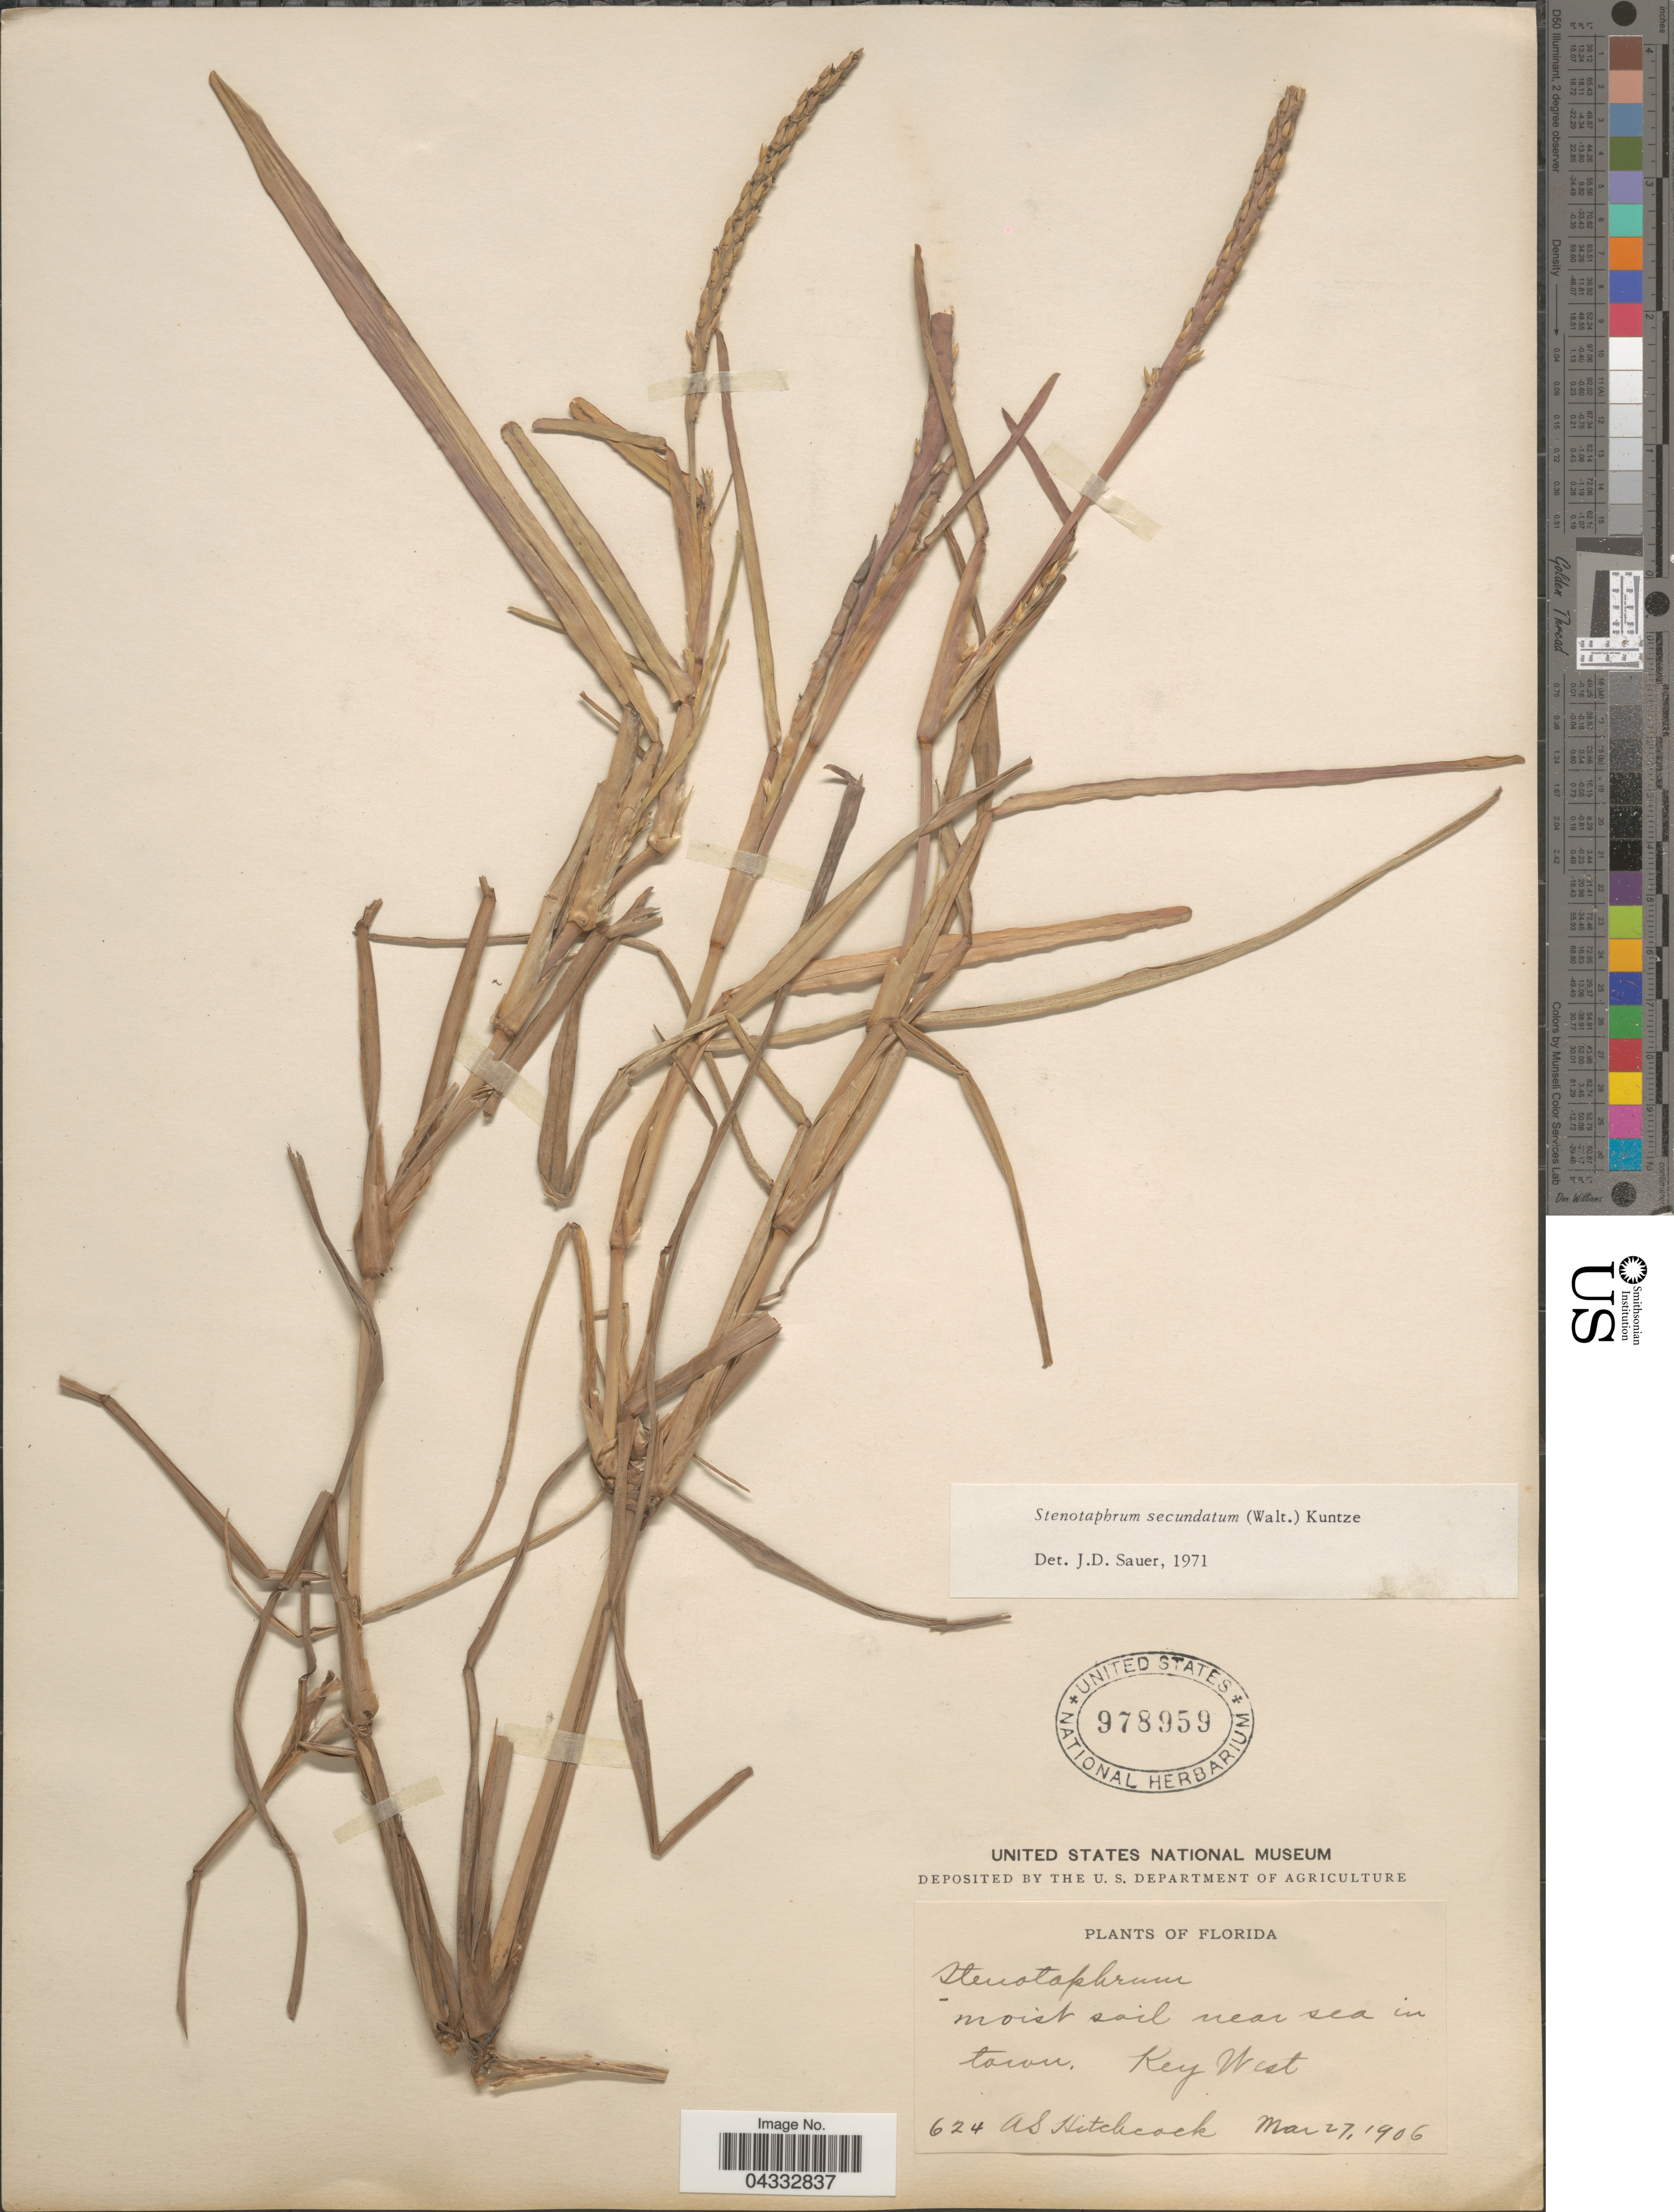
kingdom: Plantae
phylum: Tracheophyta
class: Liliopsida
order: Poales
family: Poaceae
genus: Stenotaphrum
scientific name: Stenotaphrum secundatum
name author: (Walter) Kuntze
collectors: A. S. Hitchcock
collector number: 624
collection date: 1906-03-27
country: United States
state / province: Florida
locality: Near sea in town. Key West.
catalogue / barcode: US 978959